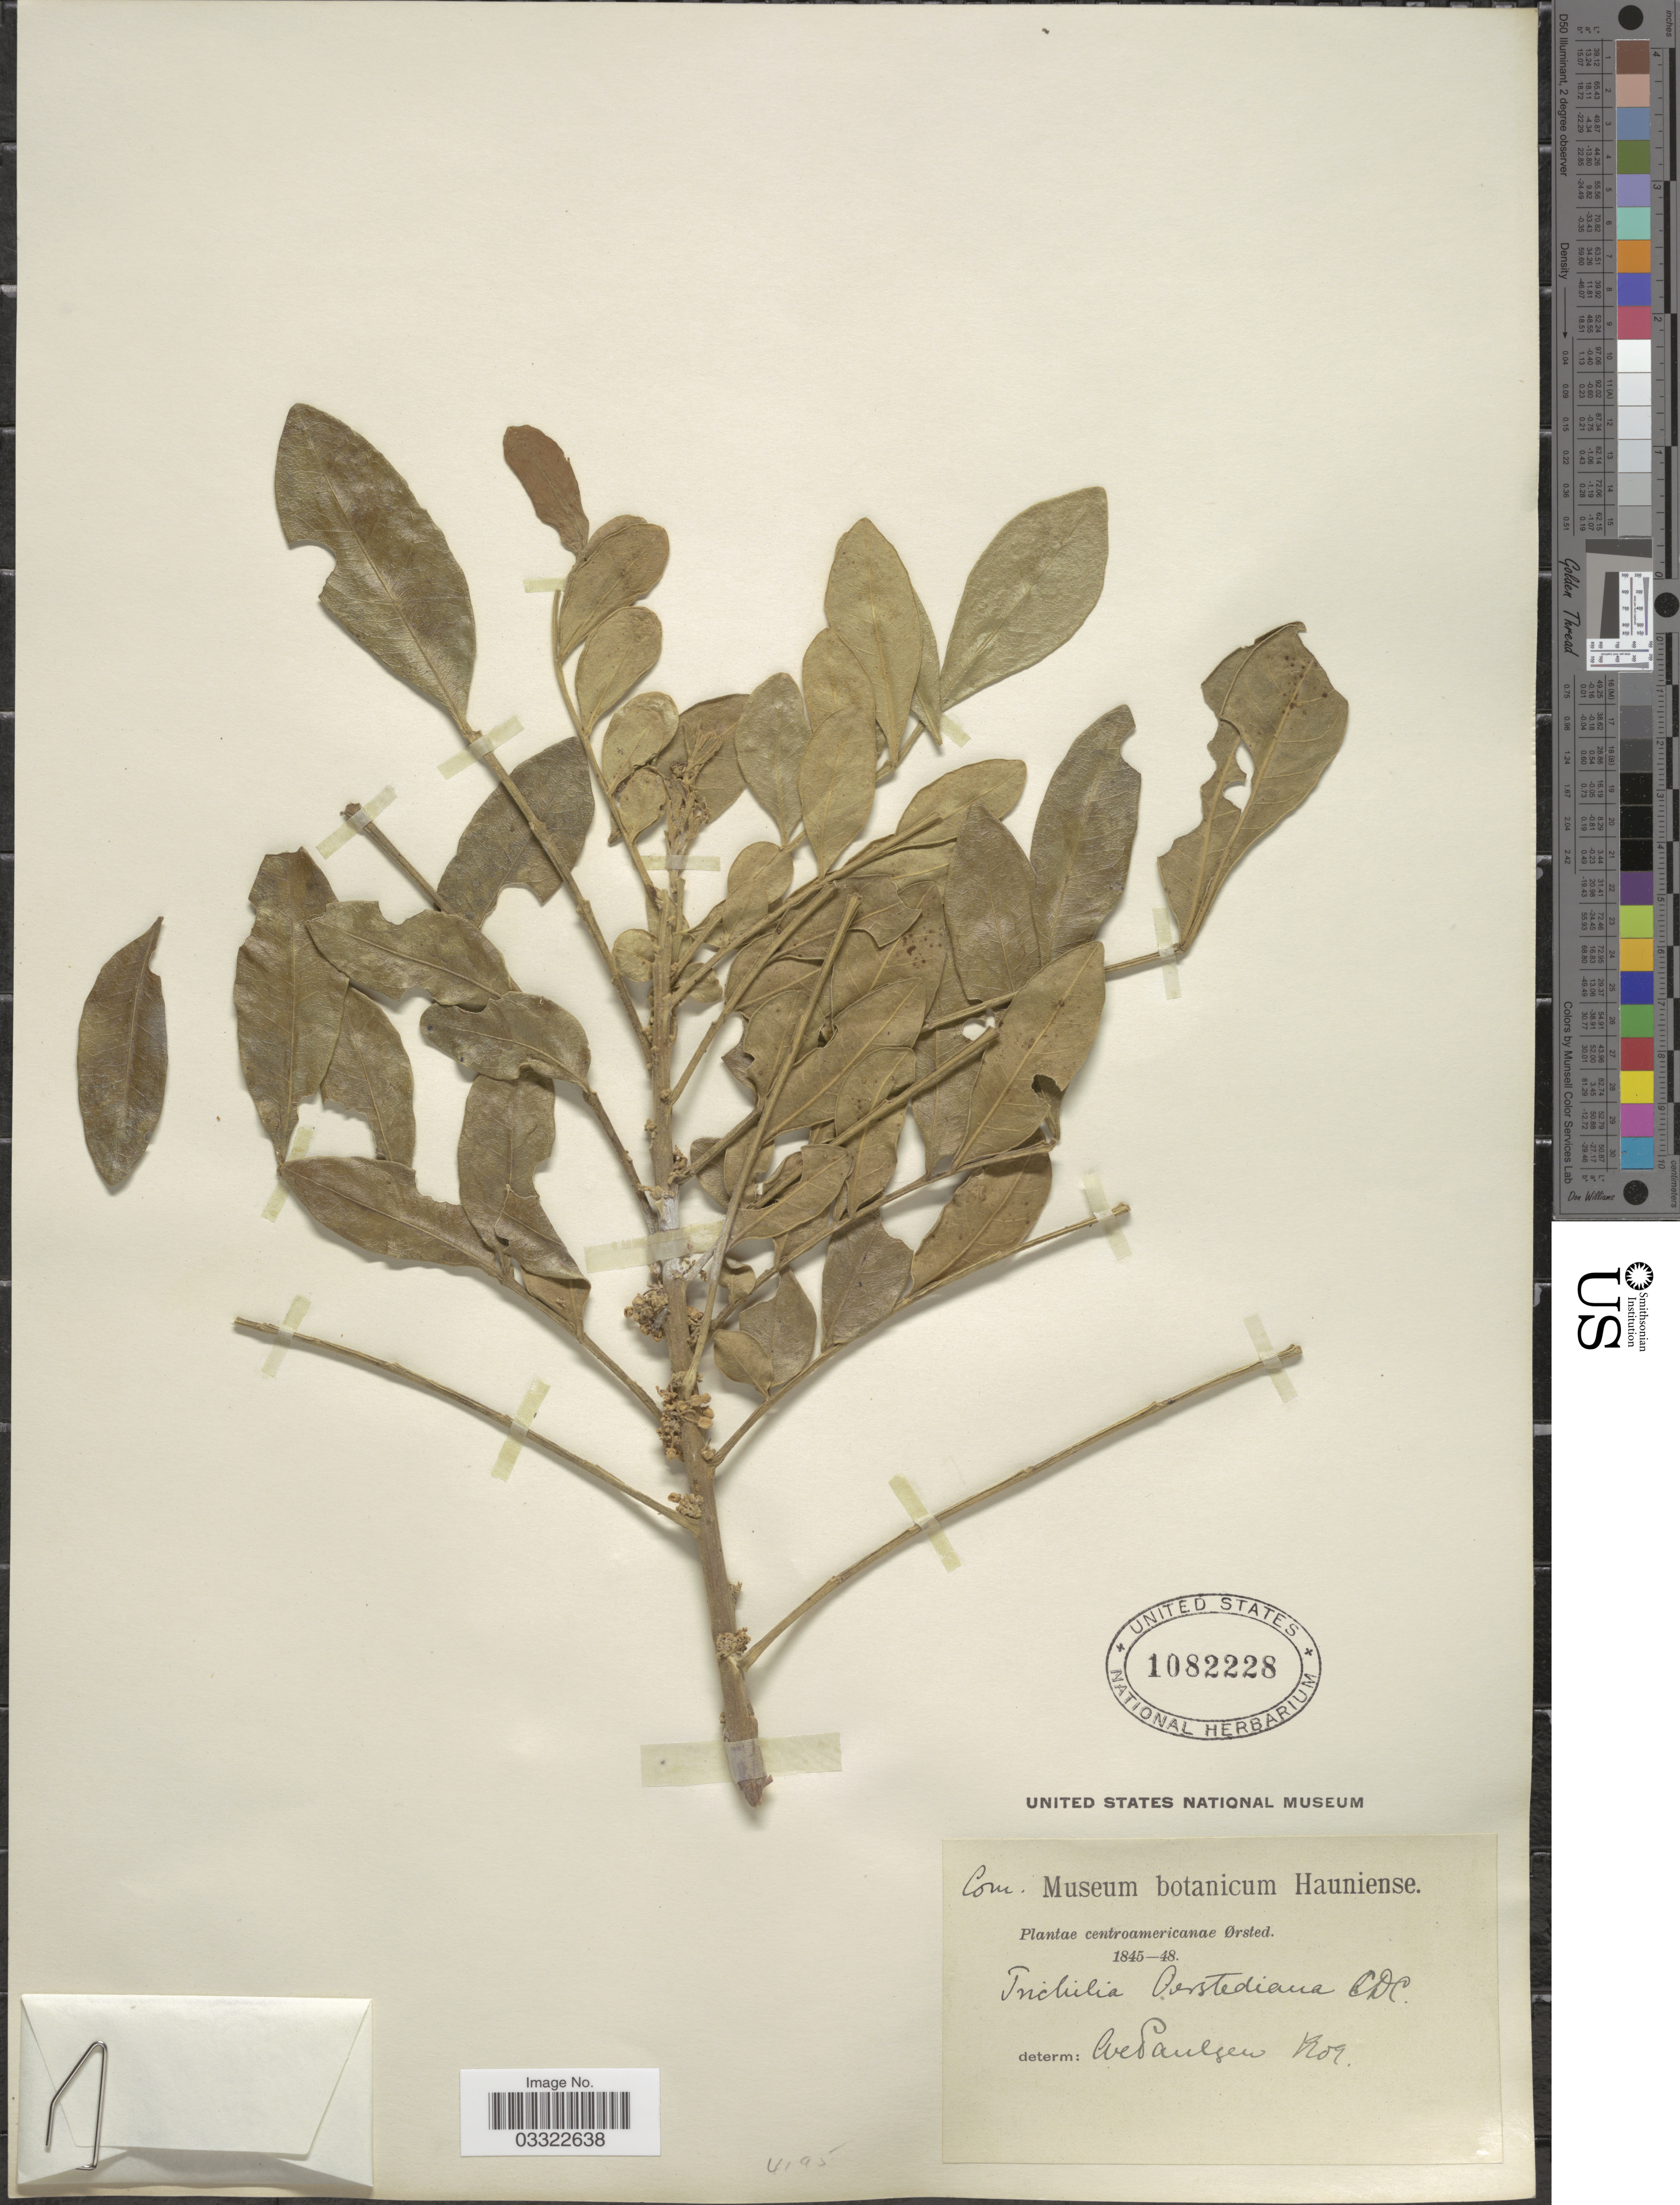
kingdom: Plantae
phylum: Tracheophyta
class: Magnoliopsida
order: Sapindales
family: Meliaceae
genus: Trichilia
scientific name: Trichilia oerstediana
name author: C. DC.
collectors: Ørsted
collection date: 1845/1848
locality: Centroamericanae.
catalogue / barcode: US 1082228